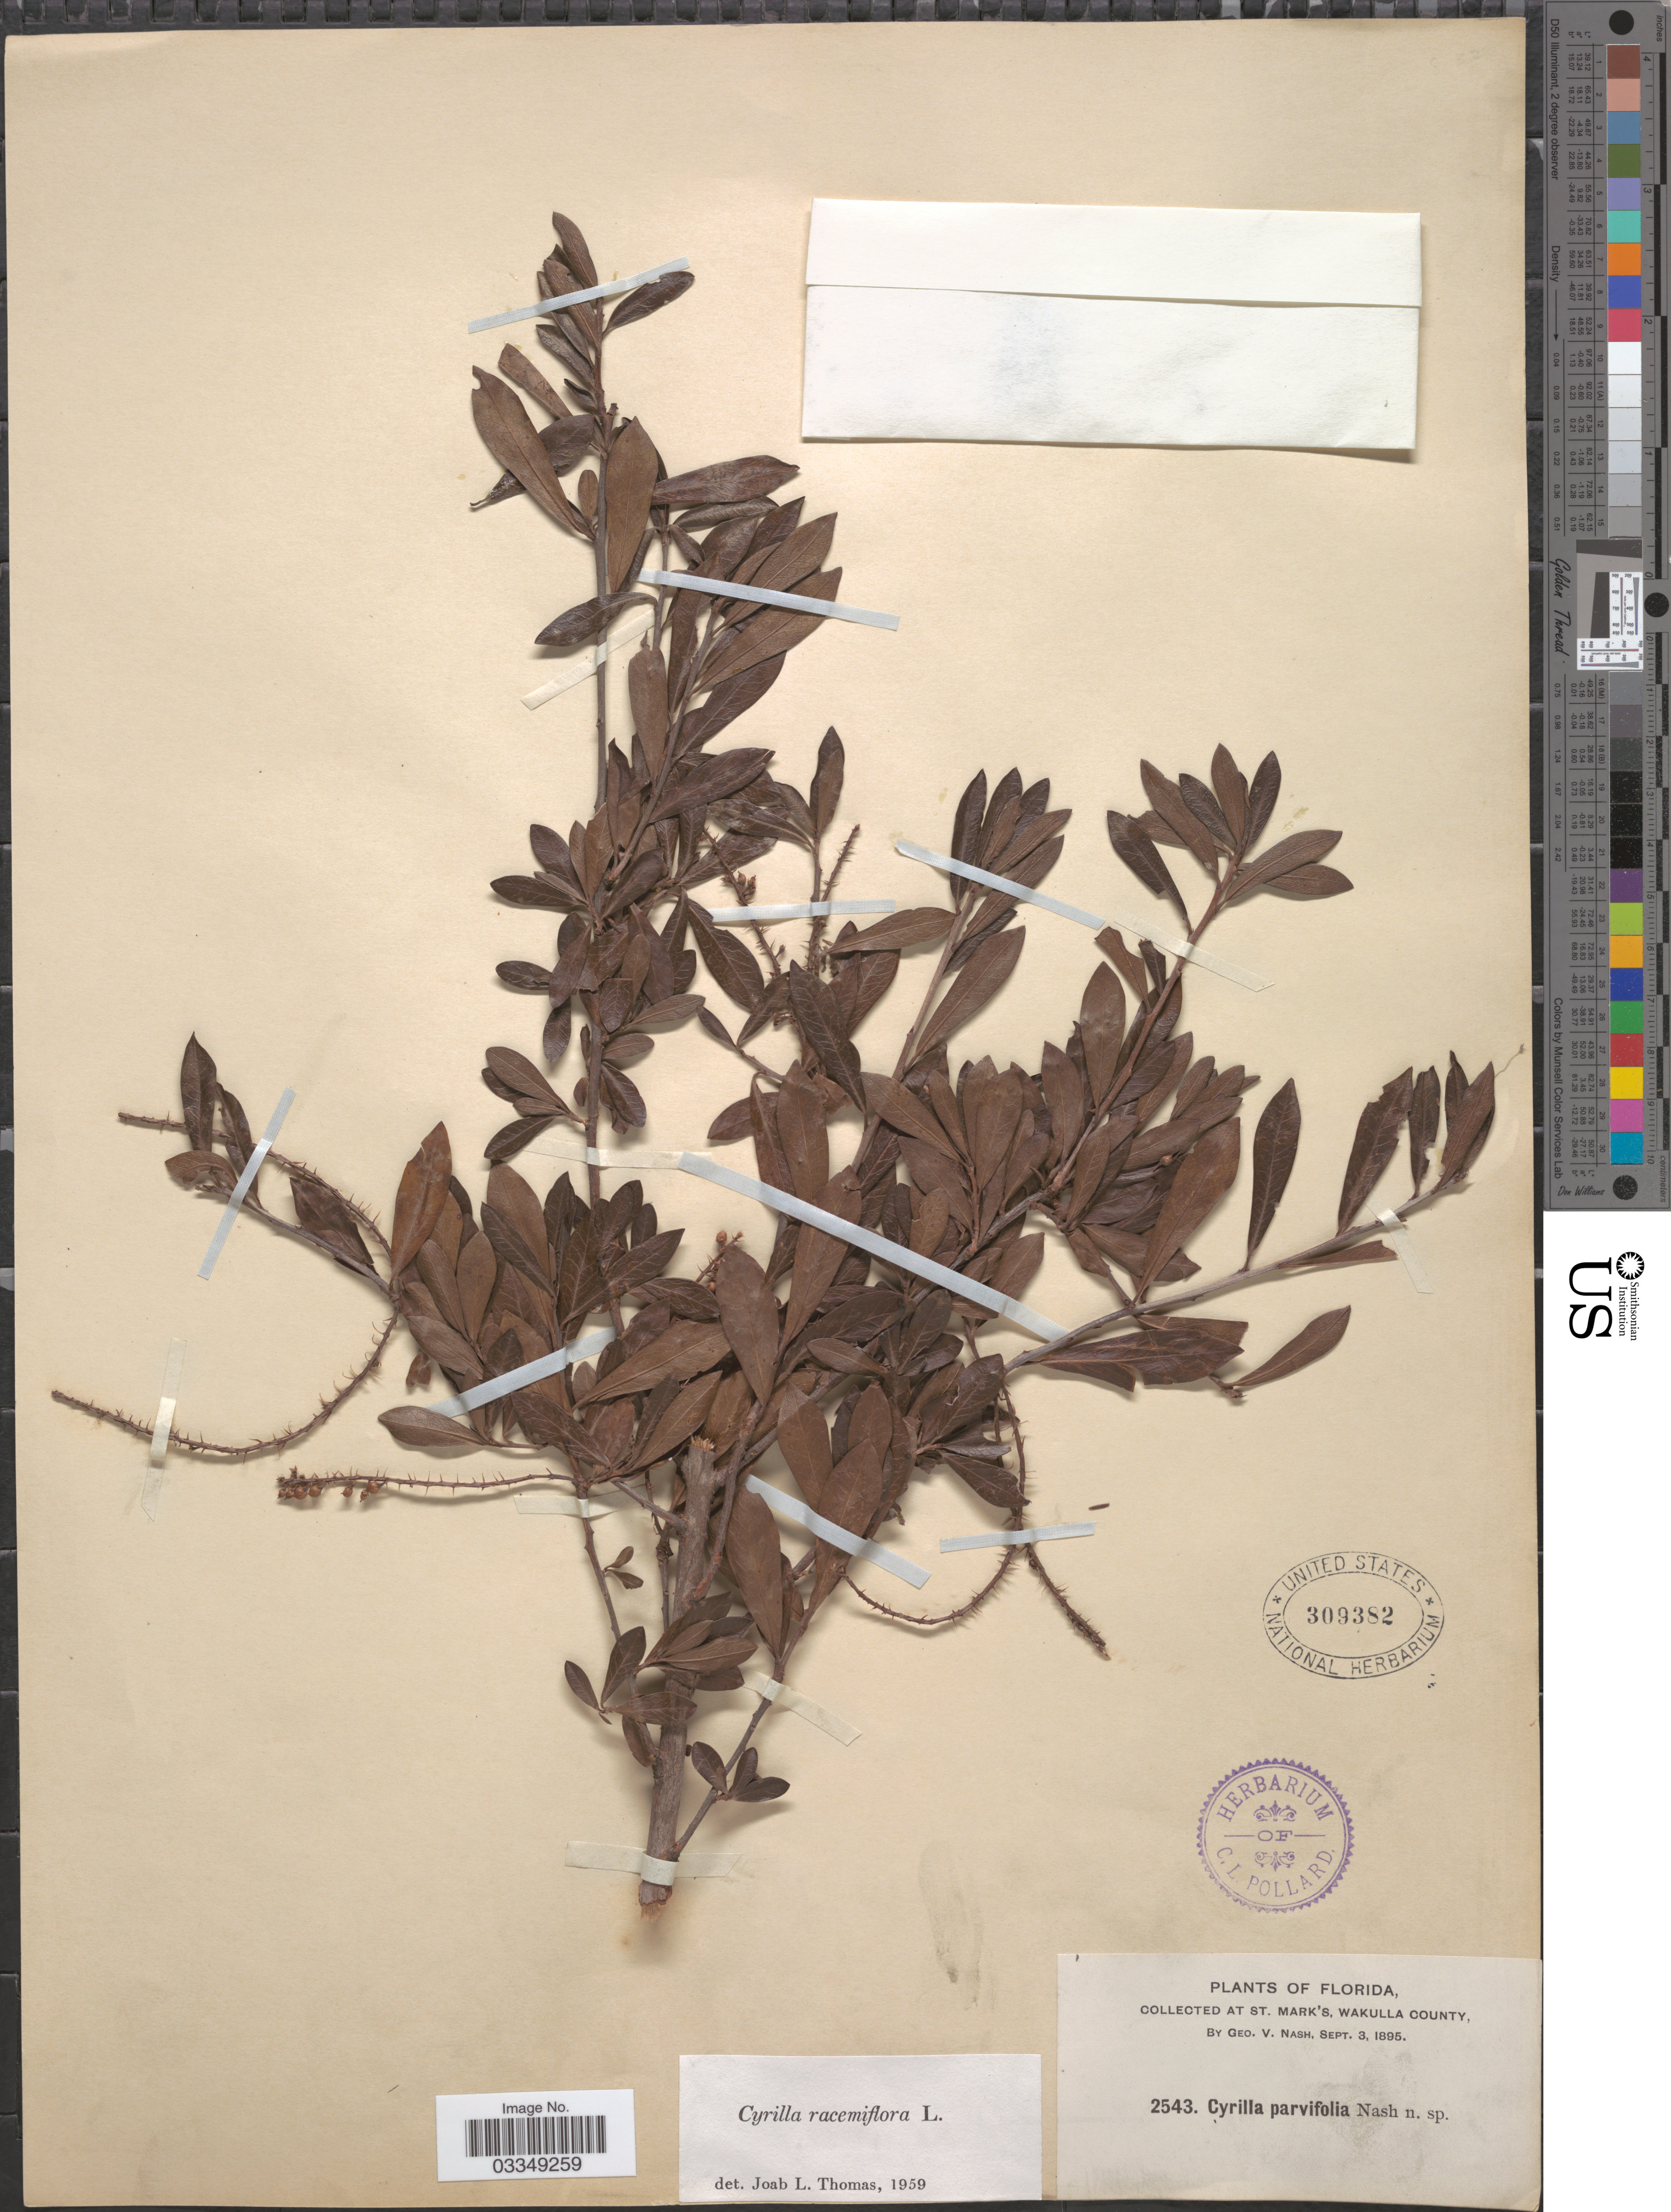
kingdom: Plantae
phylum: Tracheophyta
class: Magnoliopsida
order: Ericales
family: Cyrillaceae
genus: Cyrilla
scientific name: Cyrilla racemiflora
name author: L.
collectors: G. V. Nash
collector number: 2543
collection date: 1895-09-03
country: United States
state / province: Florida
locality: At St. Mark's, Wakulla County.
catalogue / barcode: US 309382